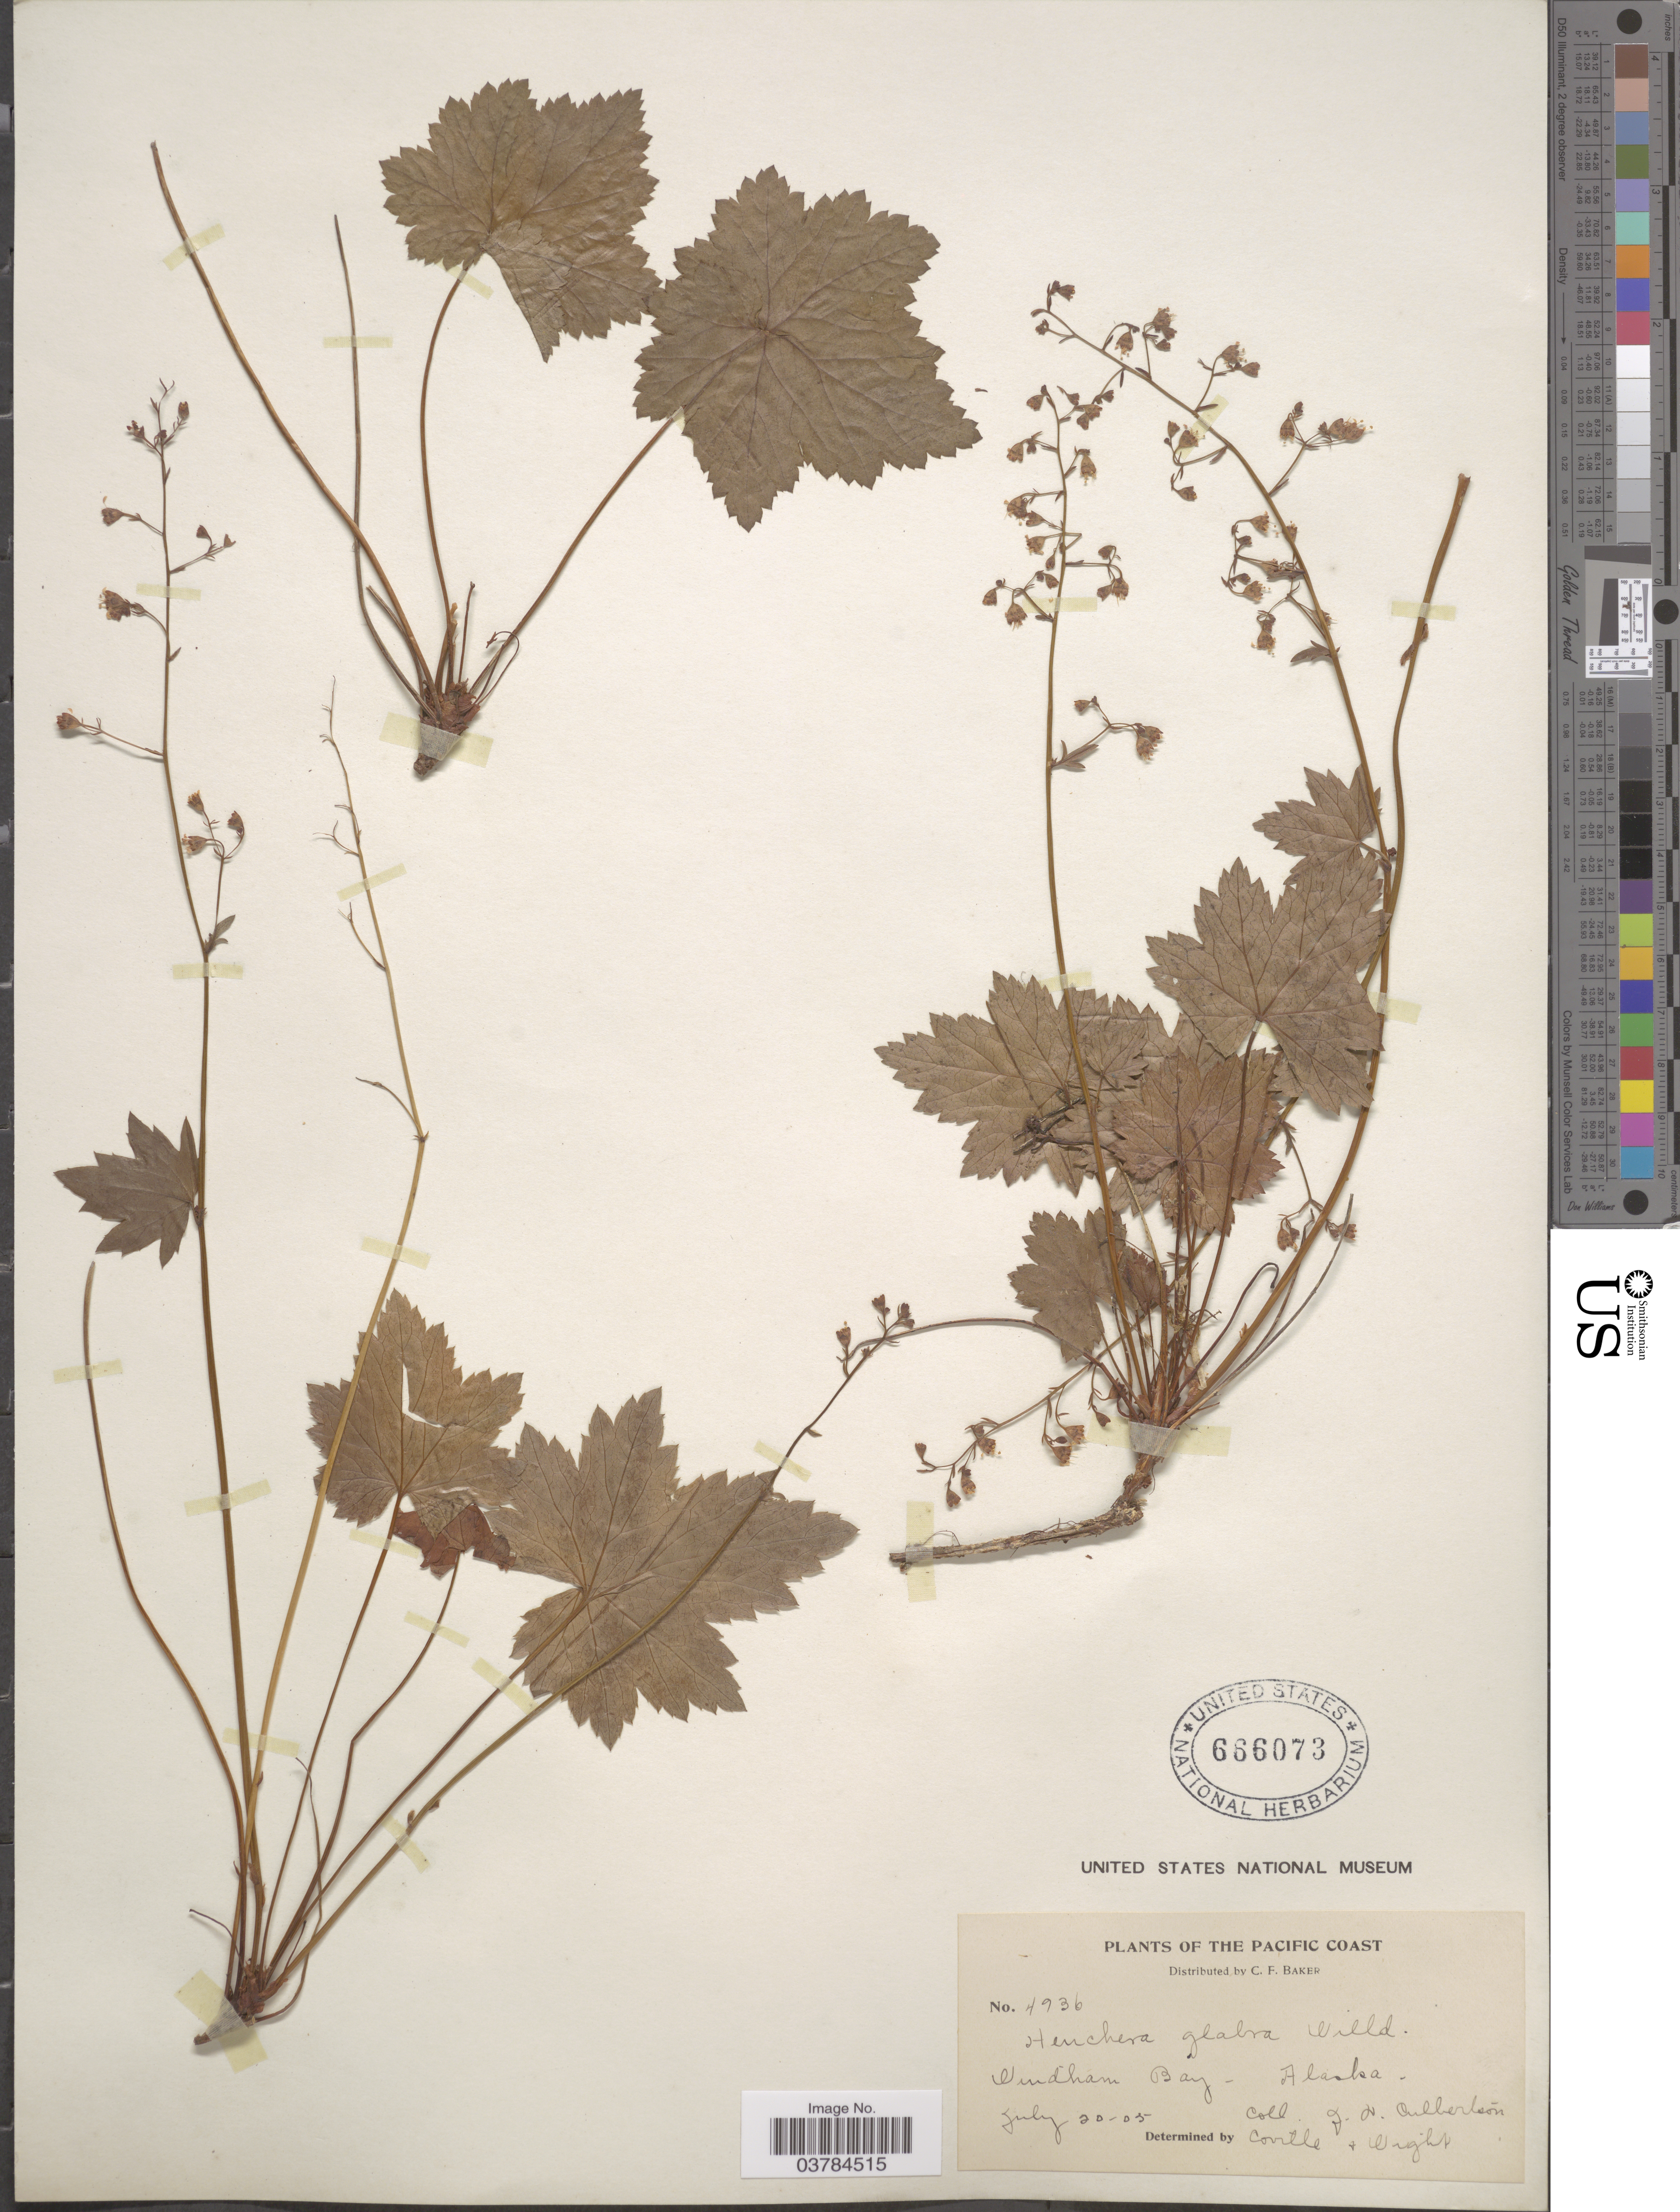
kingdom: Plantae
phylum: Tracheophyta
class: Magnoliopsida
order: Saxifragales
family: Saxifragaceae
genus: Heuchera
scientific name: Heuchera glabra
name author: Willd. ex Roem. & Schult.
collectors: J. Culbertson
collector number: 4936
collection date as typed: Transcribed d/m/y: 20/7/5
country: United States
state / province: Alaska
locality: The Pacific Coast. Windham Bay.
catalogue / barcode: US 666073